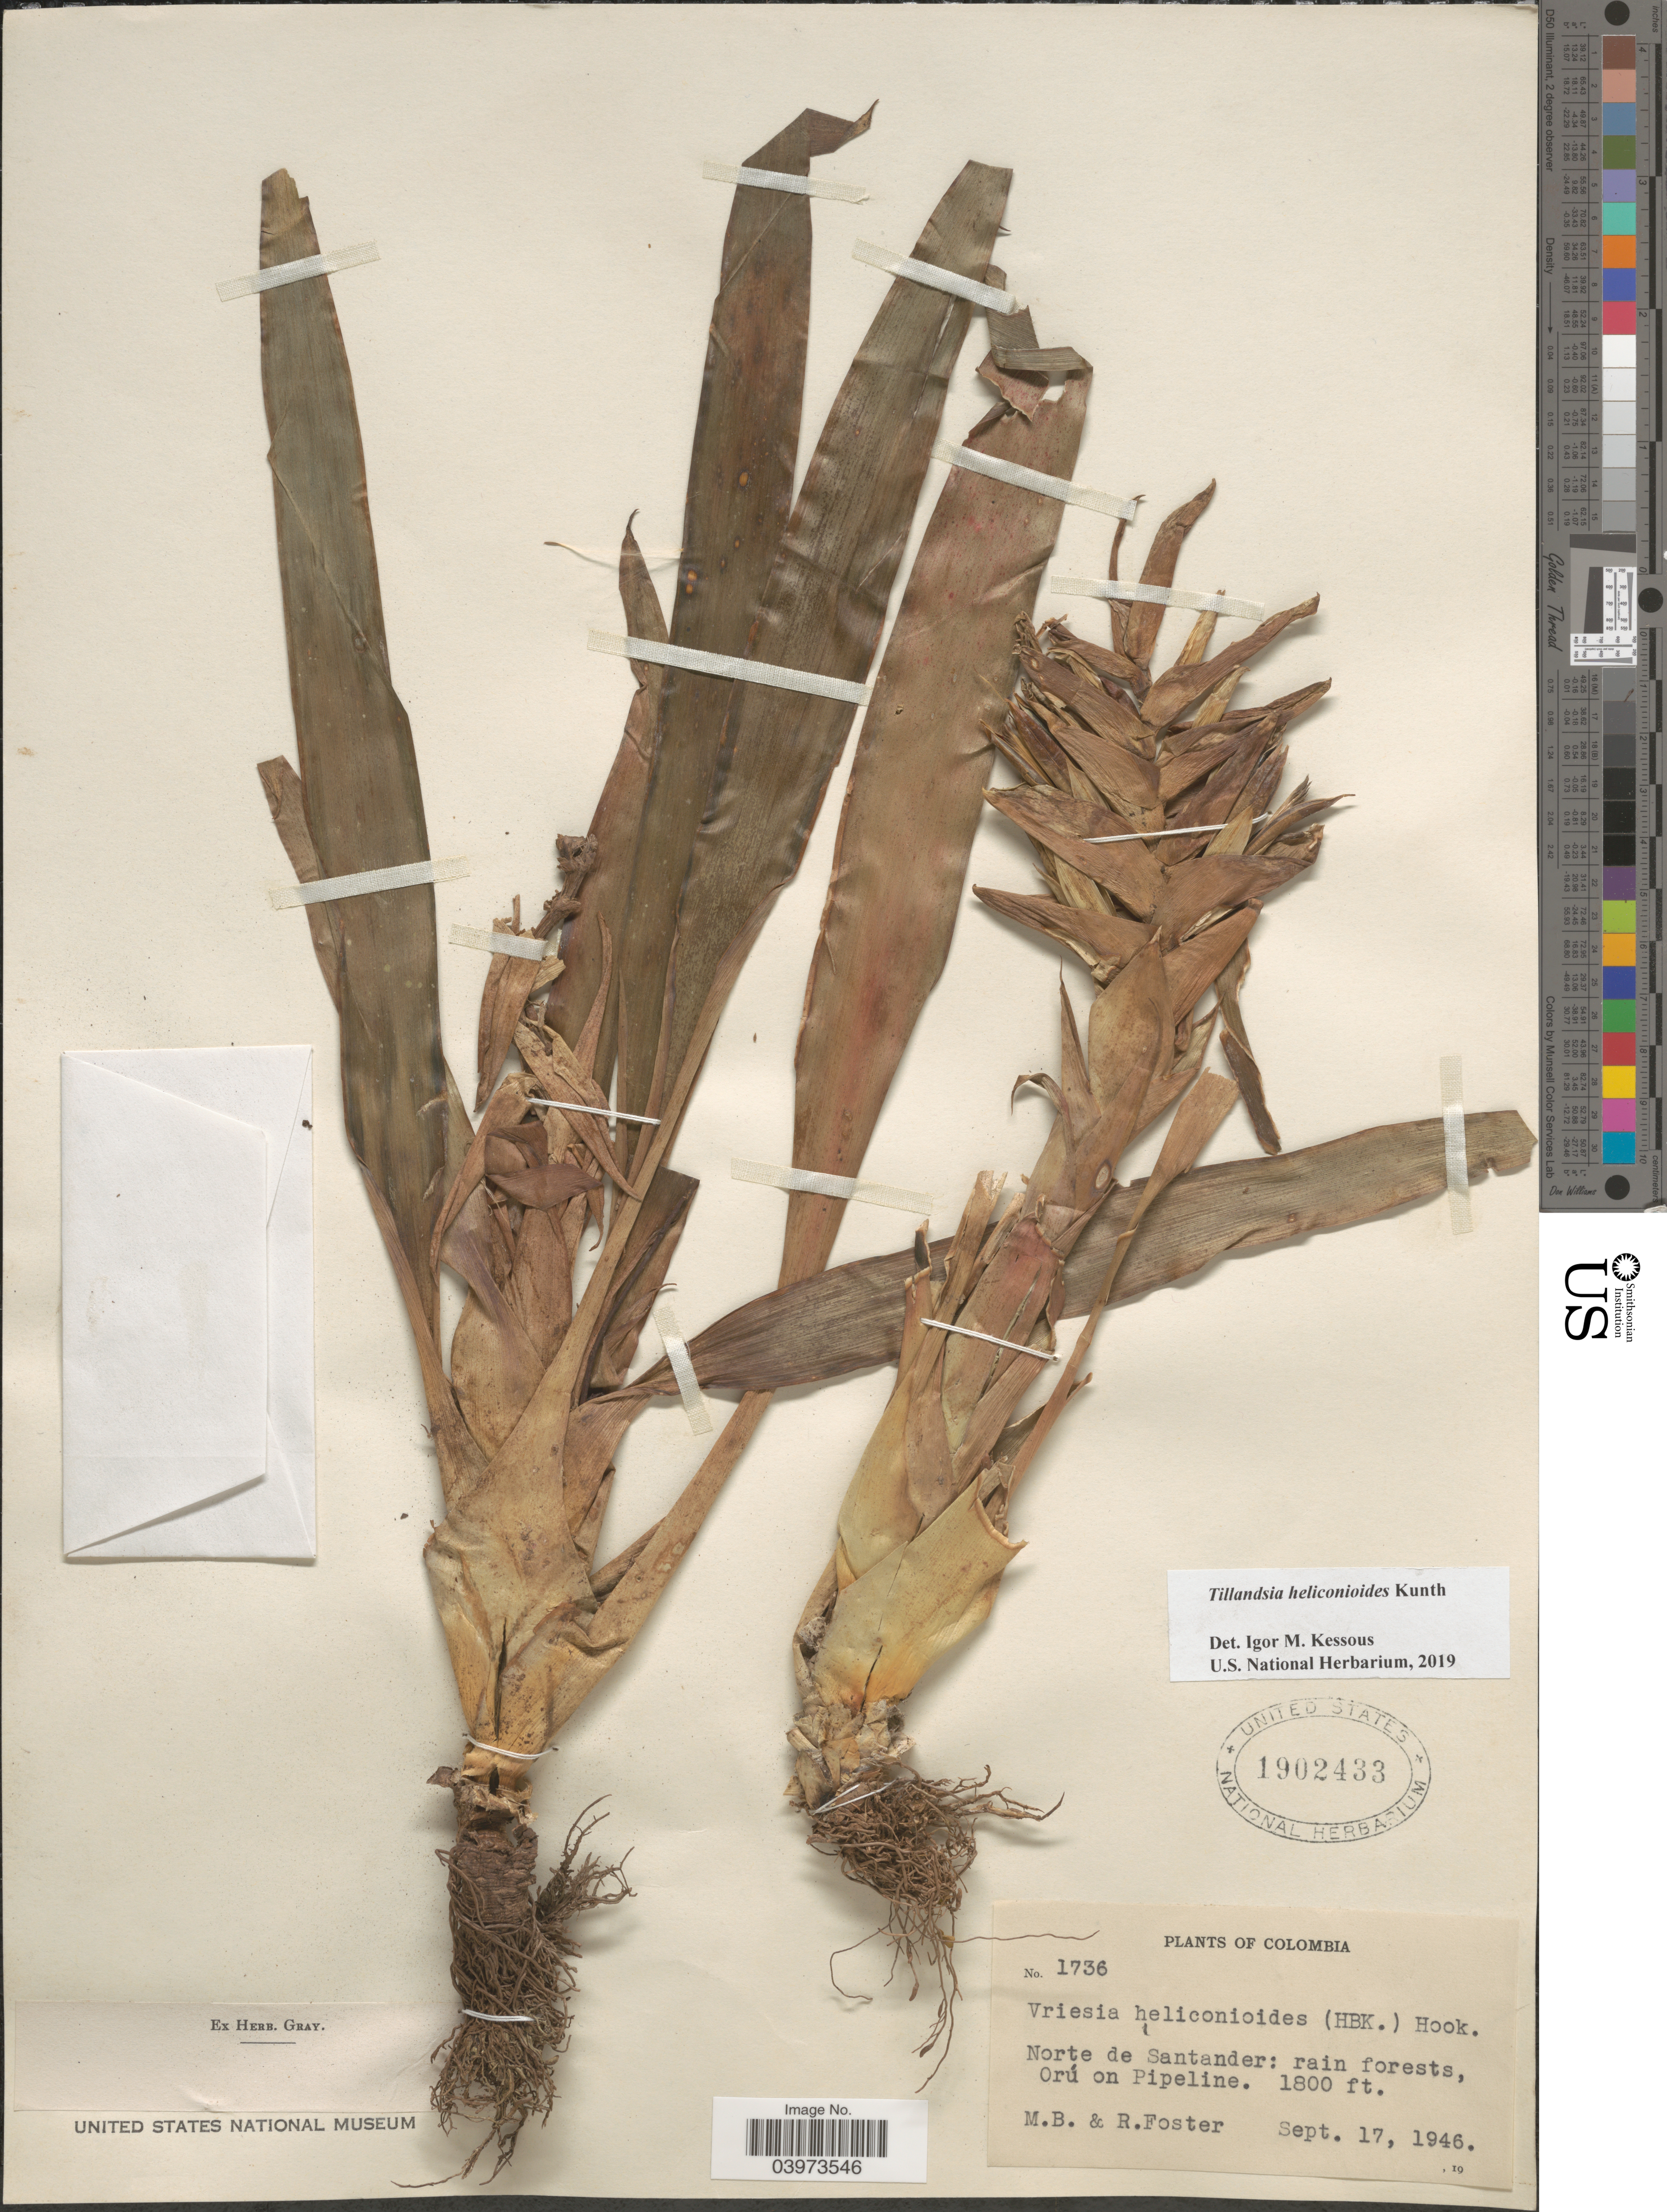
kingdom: Plantae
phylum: Tracheophyta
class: Liliopsida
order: Poales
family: Bromeliaceae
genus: Tillandsia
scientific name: Tillandsia heliconioides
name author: Kunth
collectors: M. B. Foster & R. Foster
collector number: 1736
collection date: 1946-09-17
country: Colombia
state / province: Norte de Santander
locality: Rain forests, Orú on Pipeline.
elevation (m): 549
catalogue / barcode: US 1902433